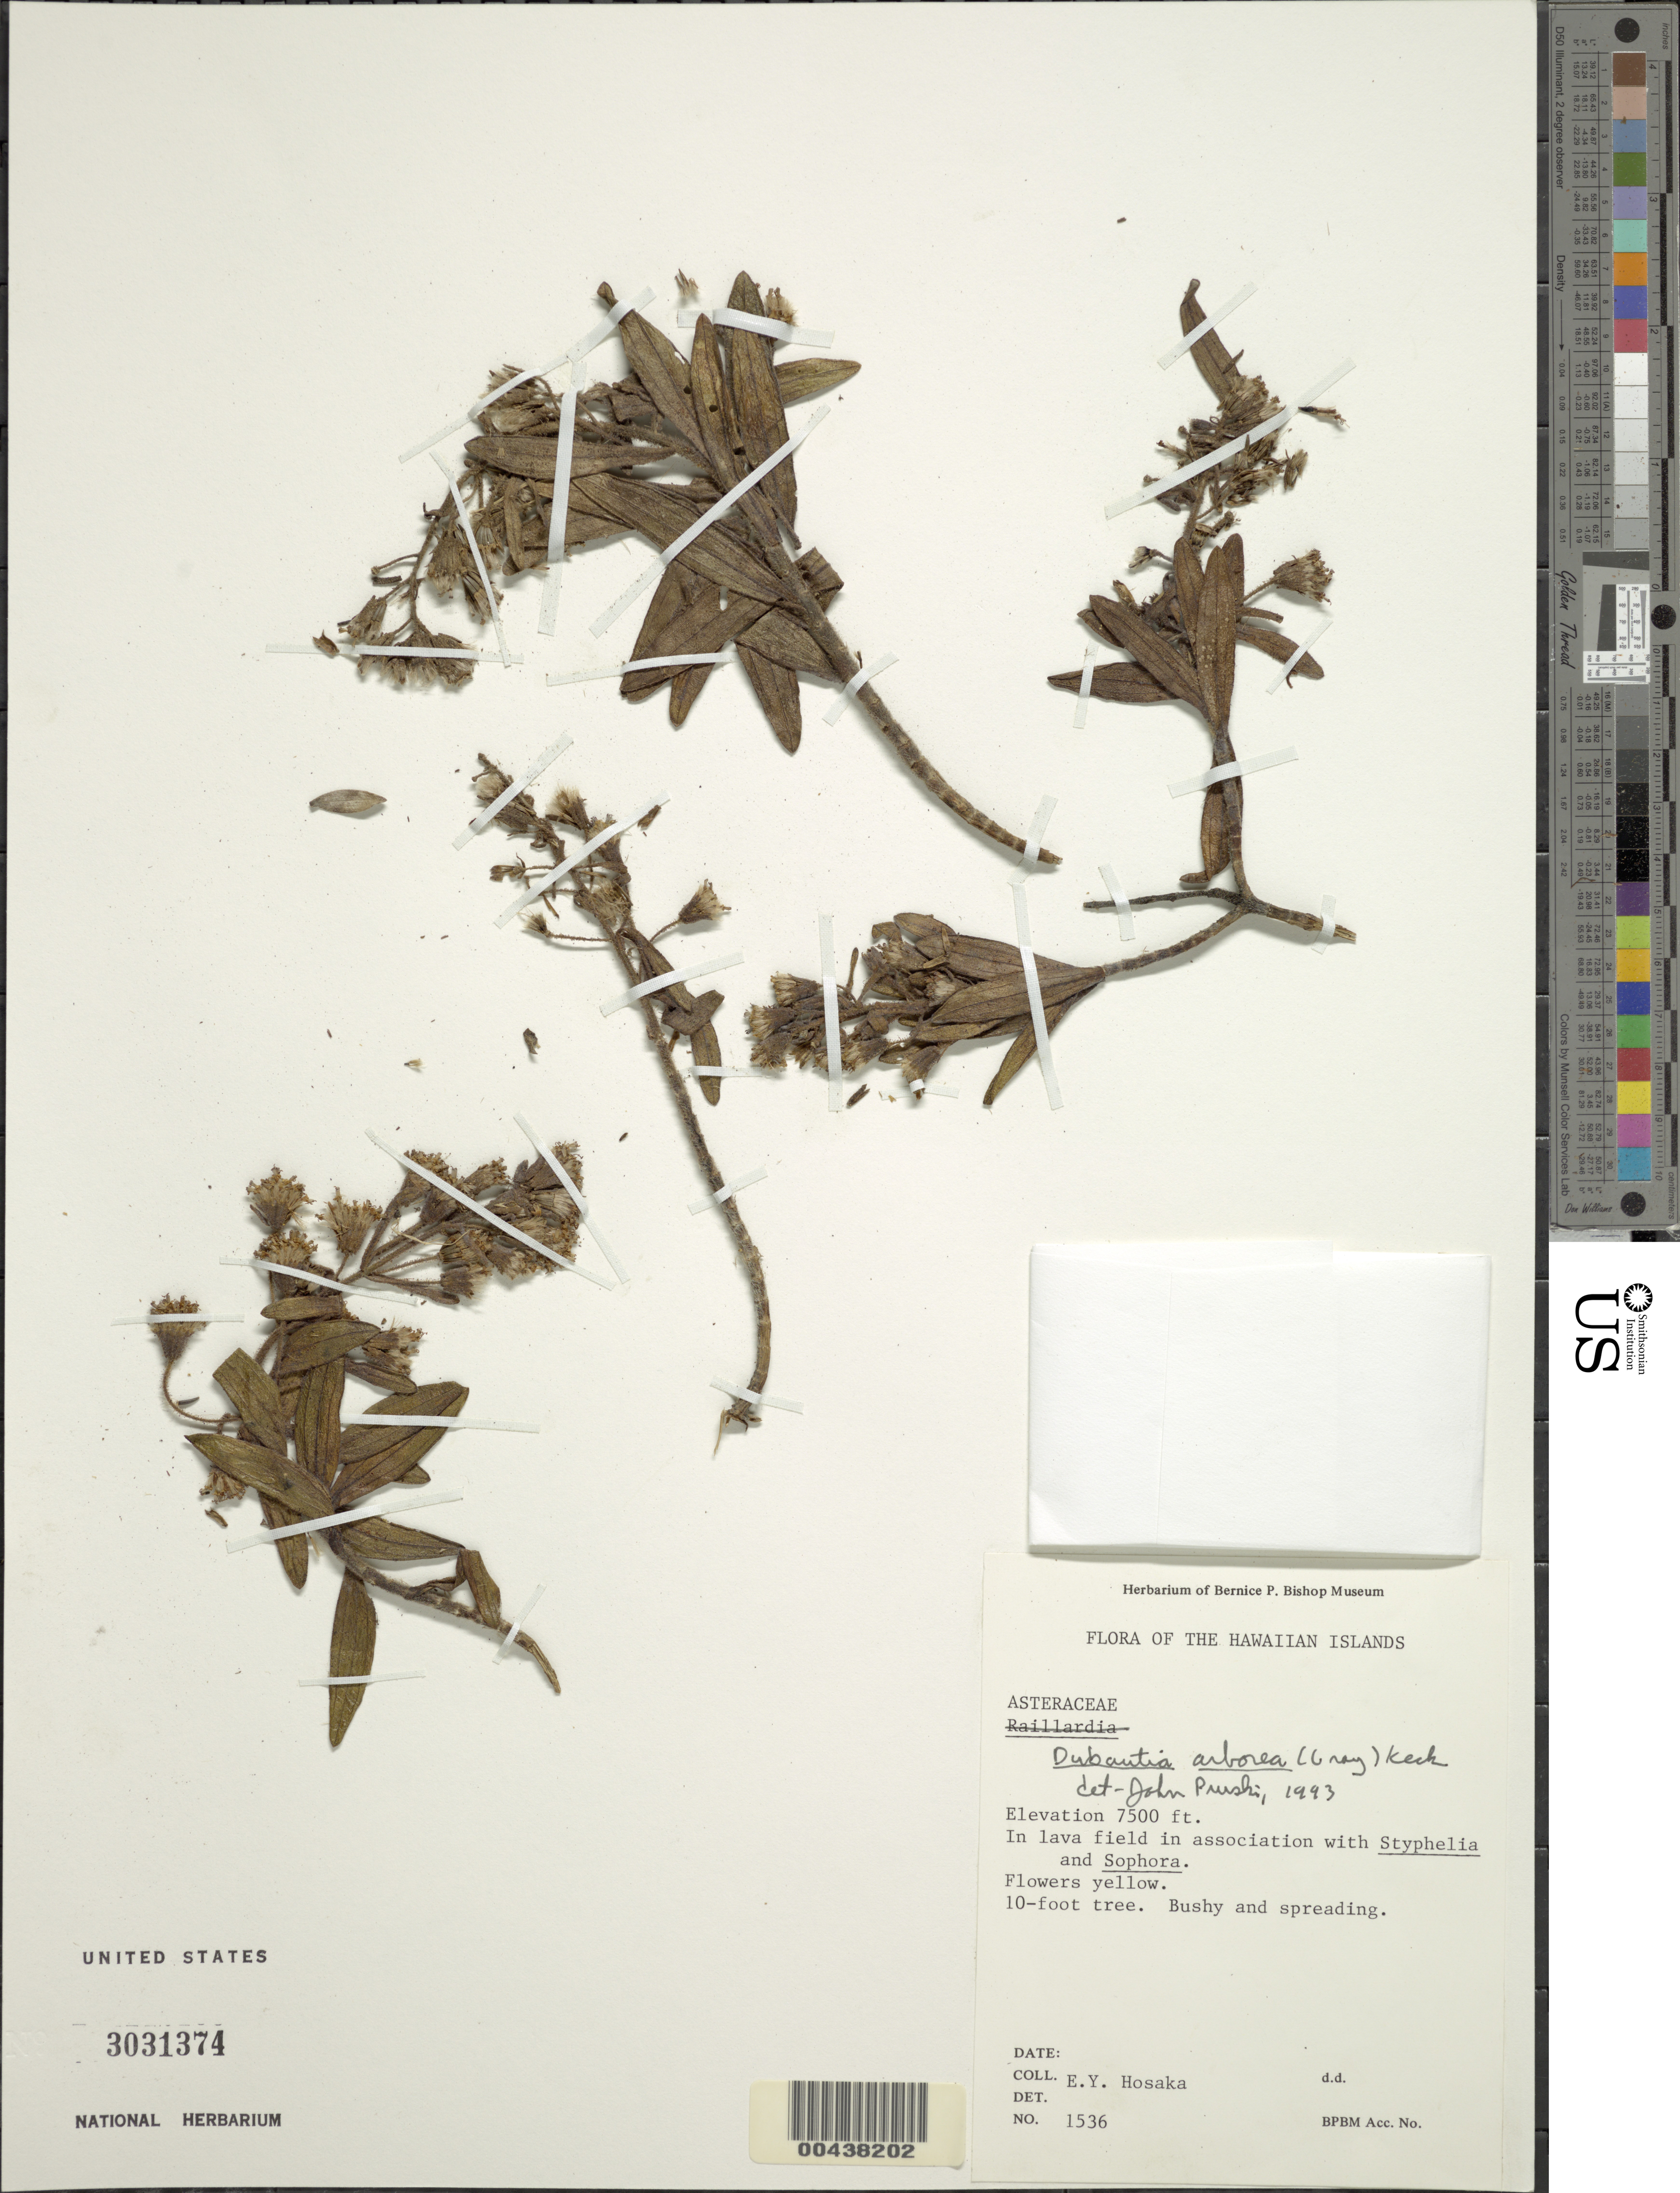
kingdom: Plantae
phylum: Tracheophyta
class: Magnoliopsida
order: Asterales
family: Asteraceae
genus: Dubautia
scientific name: Dubautia arborea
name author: (A. Gray) D.D. Keck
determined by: Pruski, J. F.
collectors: E. Y. Hosaka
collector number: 1536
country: United States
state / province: Hawaii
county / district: Hawaii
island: Hawaii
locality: In lava field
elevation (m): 2286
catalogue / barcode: US 3031374